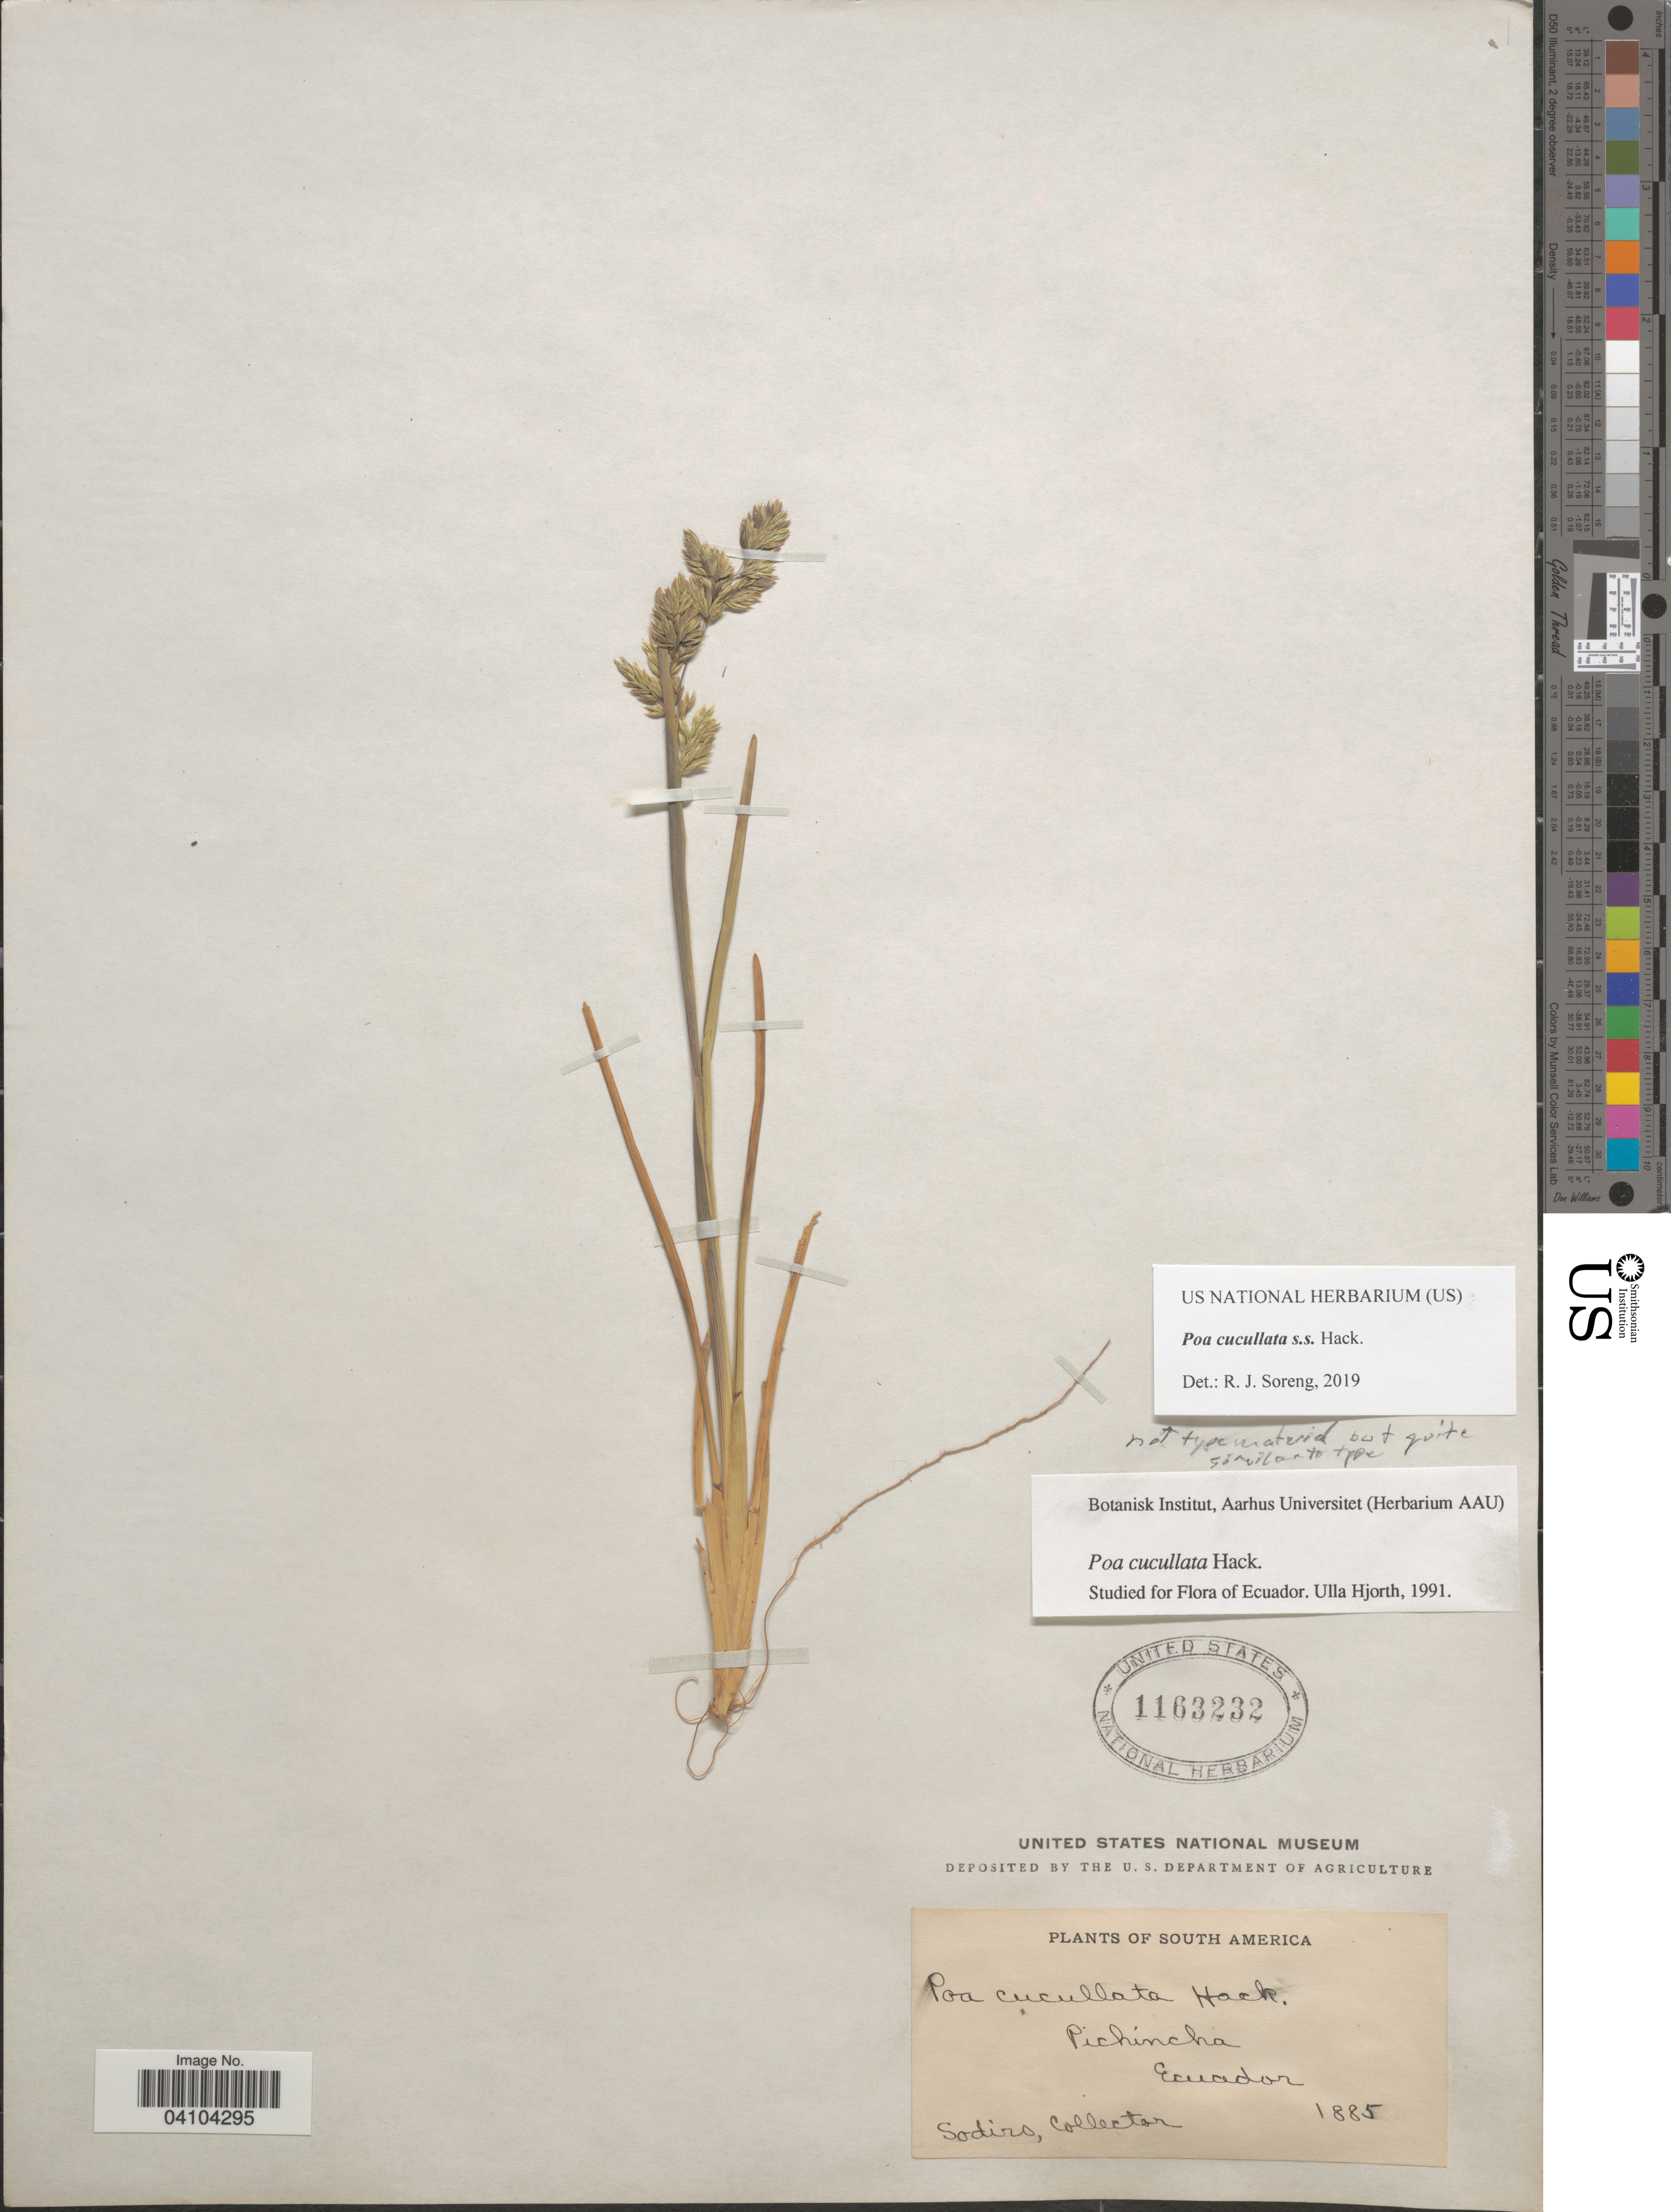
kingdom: Plantae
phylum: Tracheophyta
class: Liliopsida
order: Poales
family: Poaceae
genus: Poa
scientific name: Poa cucullata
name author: Hack.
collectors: Sodiro, --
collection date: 1885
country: Ecuador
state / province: Pichincha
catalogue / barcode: US 1163232